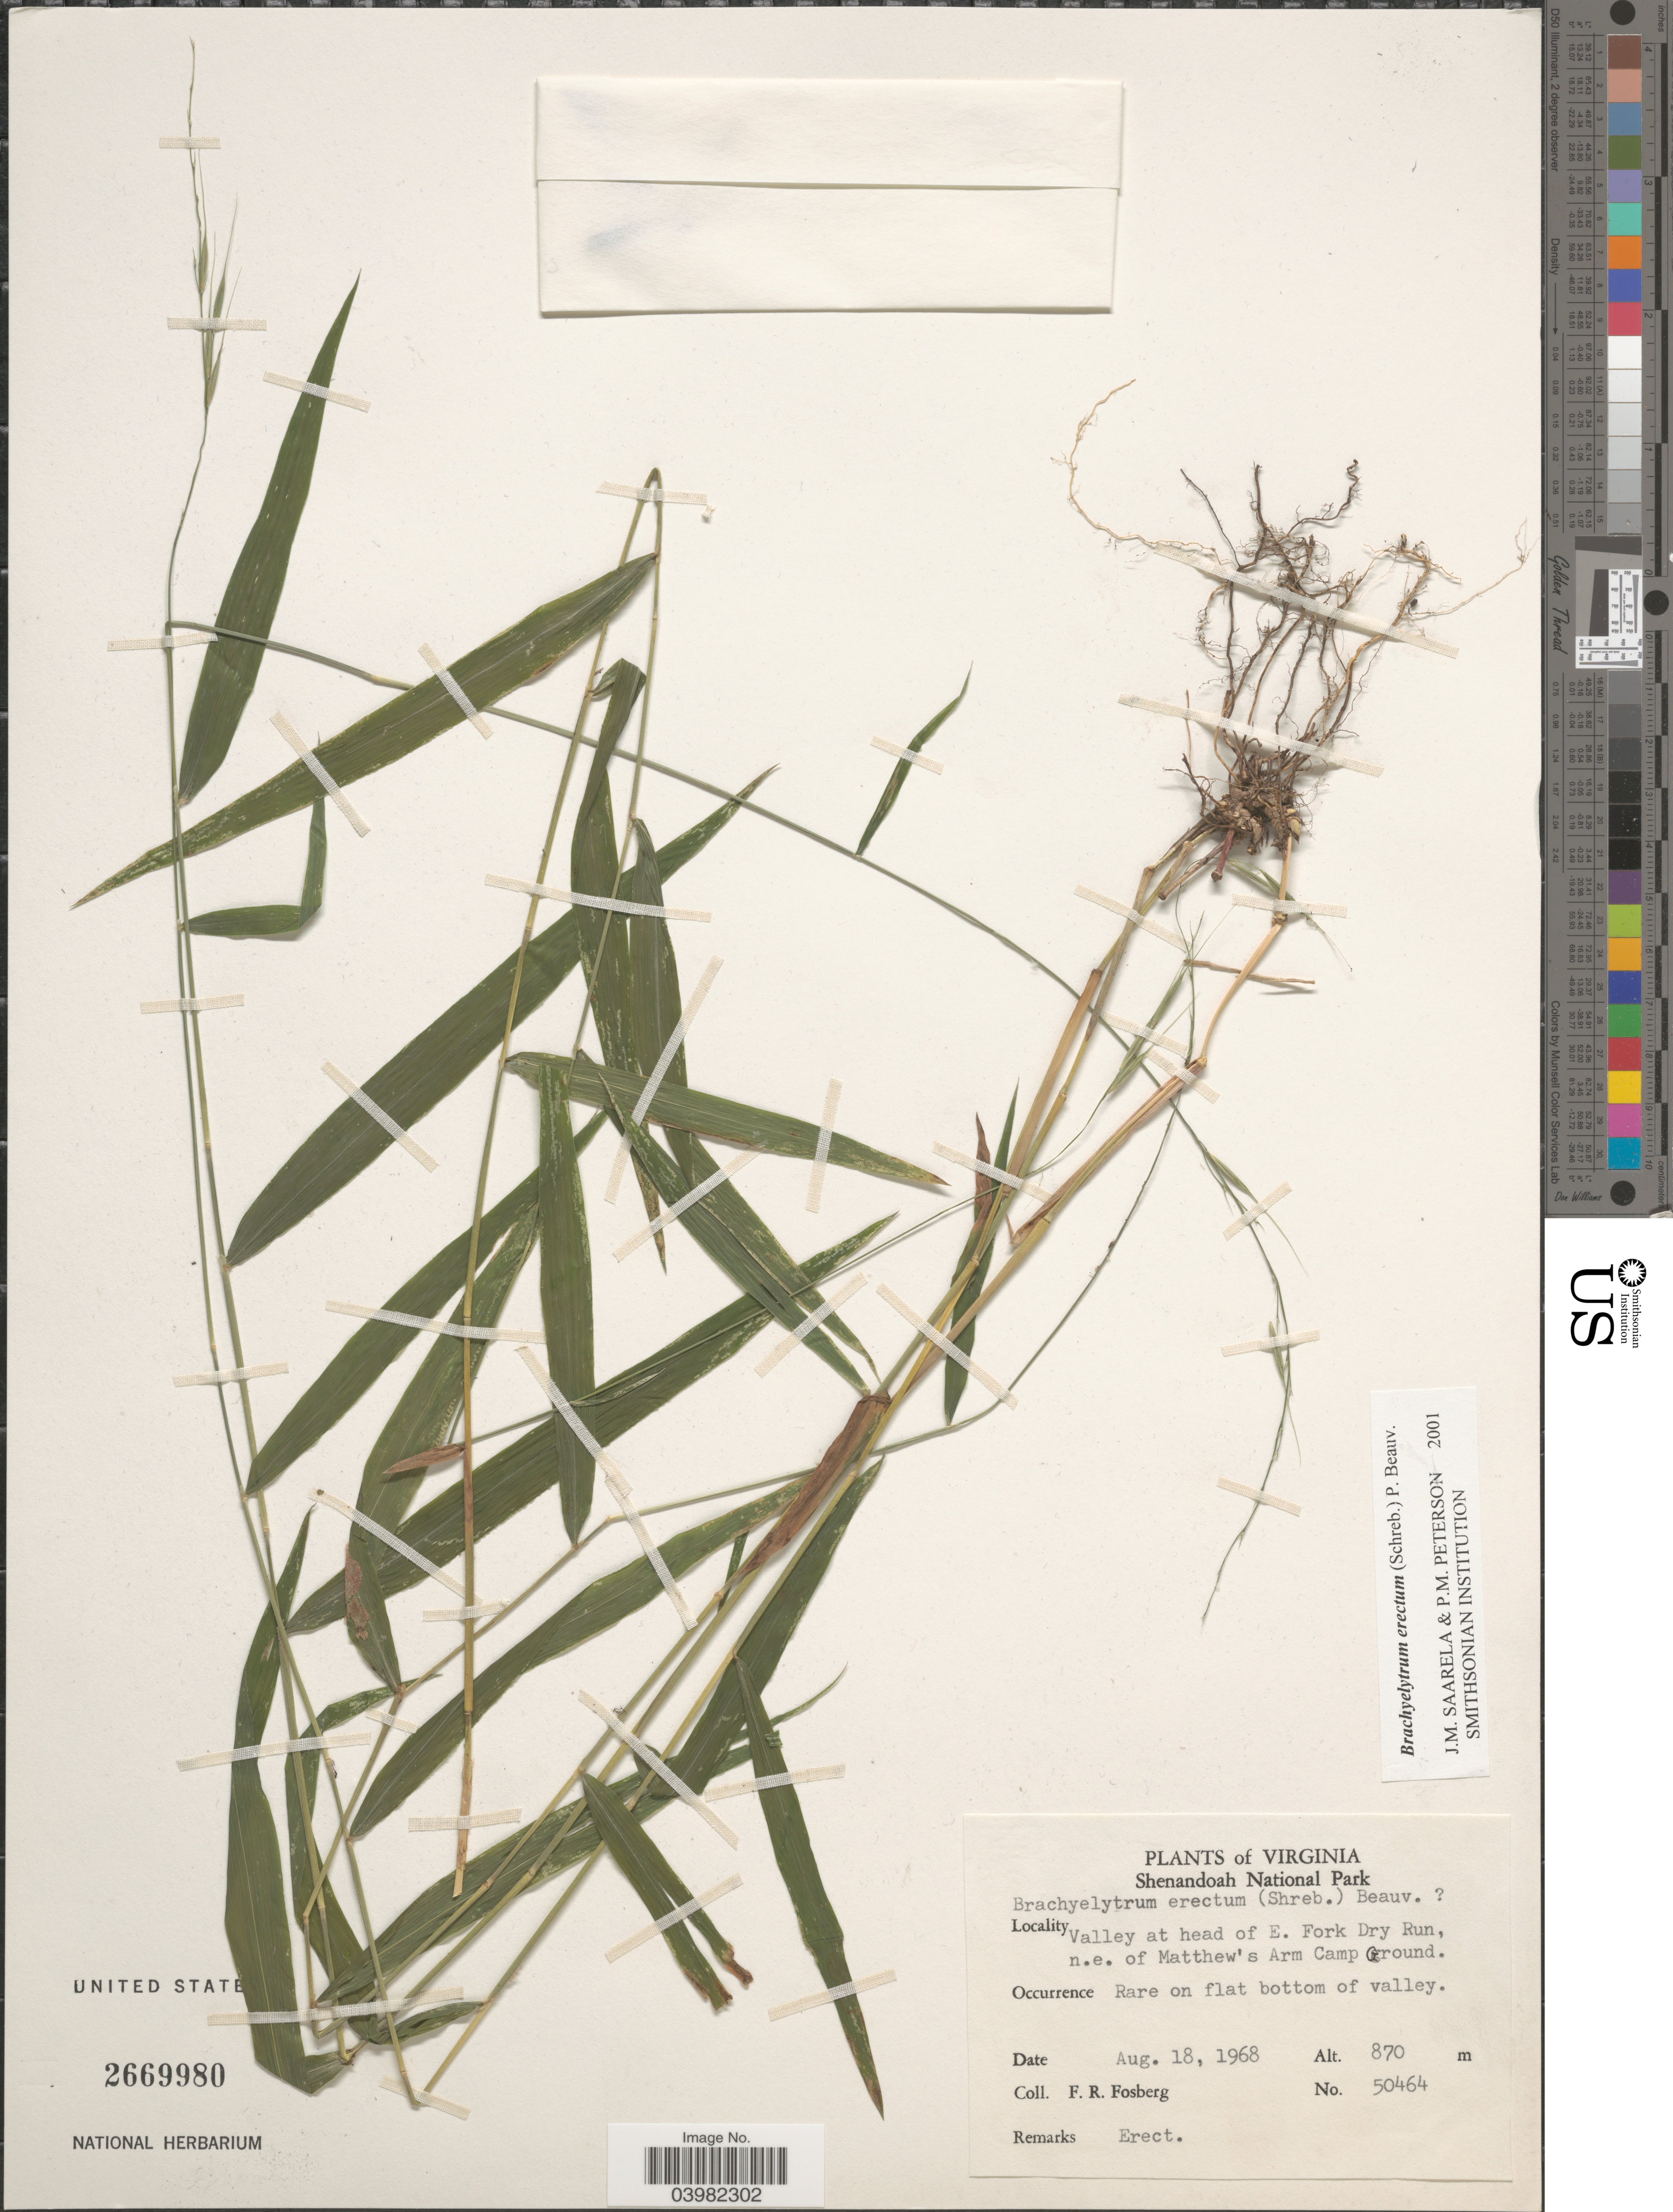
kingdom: Plantae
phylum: Tracheophyta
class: Liliopsida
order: Poales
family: Poaceae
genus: Brachyelytrum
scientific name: Brachyelytrum erectum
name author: (Schreb.) P. Beauv.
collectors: F. R. Fosberg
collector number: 50464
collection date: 1968-08-18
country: United States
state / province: Virginia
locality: Shenandoah National Park. Valley at head of E. Fork Dry Run, n. e. of Matthew's Arm Camp Ground.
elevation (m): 870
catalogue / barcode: US 2669980